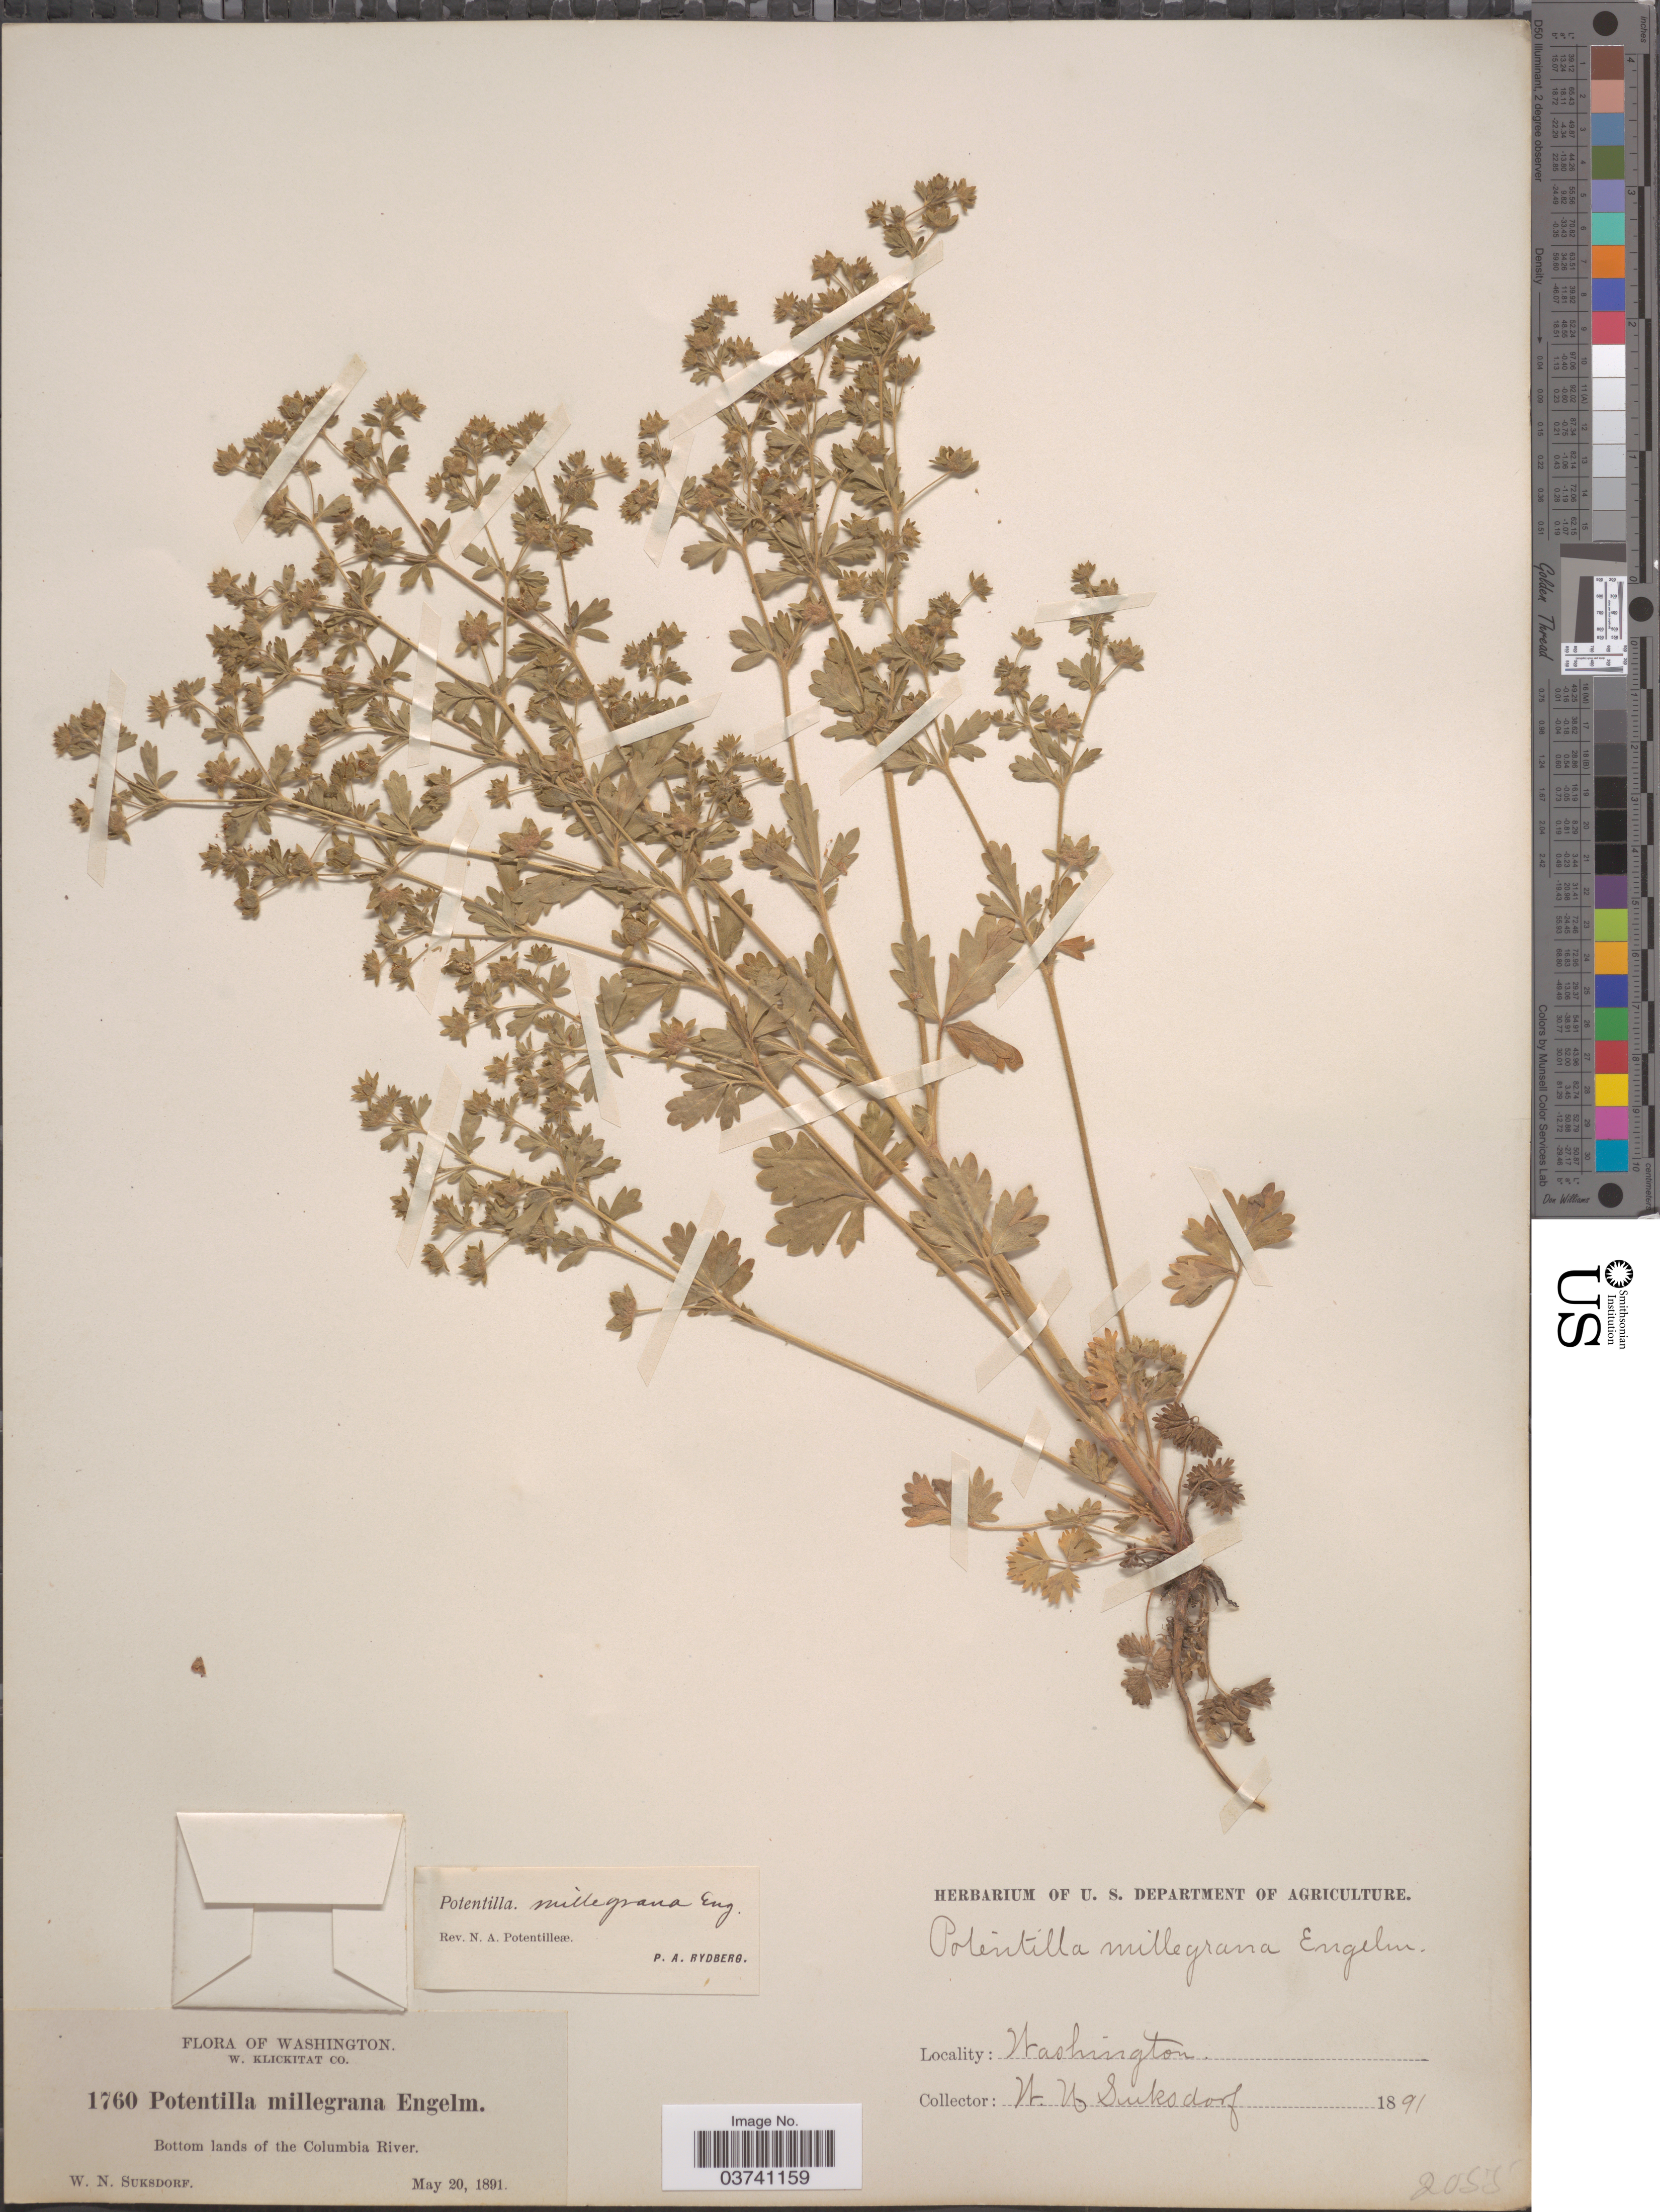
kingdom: Plantae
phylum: Tracheophyta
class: Magnoliopsida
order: Rosales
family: Rosaceae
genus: Potentilla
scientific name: Potentilla rivalis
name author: Nutt.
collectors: W. N. Suksdorf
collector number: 1760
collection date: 1891-05-20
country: United States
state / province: Washington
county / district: Klickitat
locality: W. Klickitat Co. Bottom lands of the Columbia River.